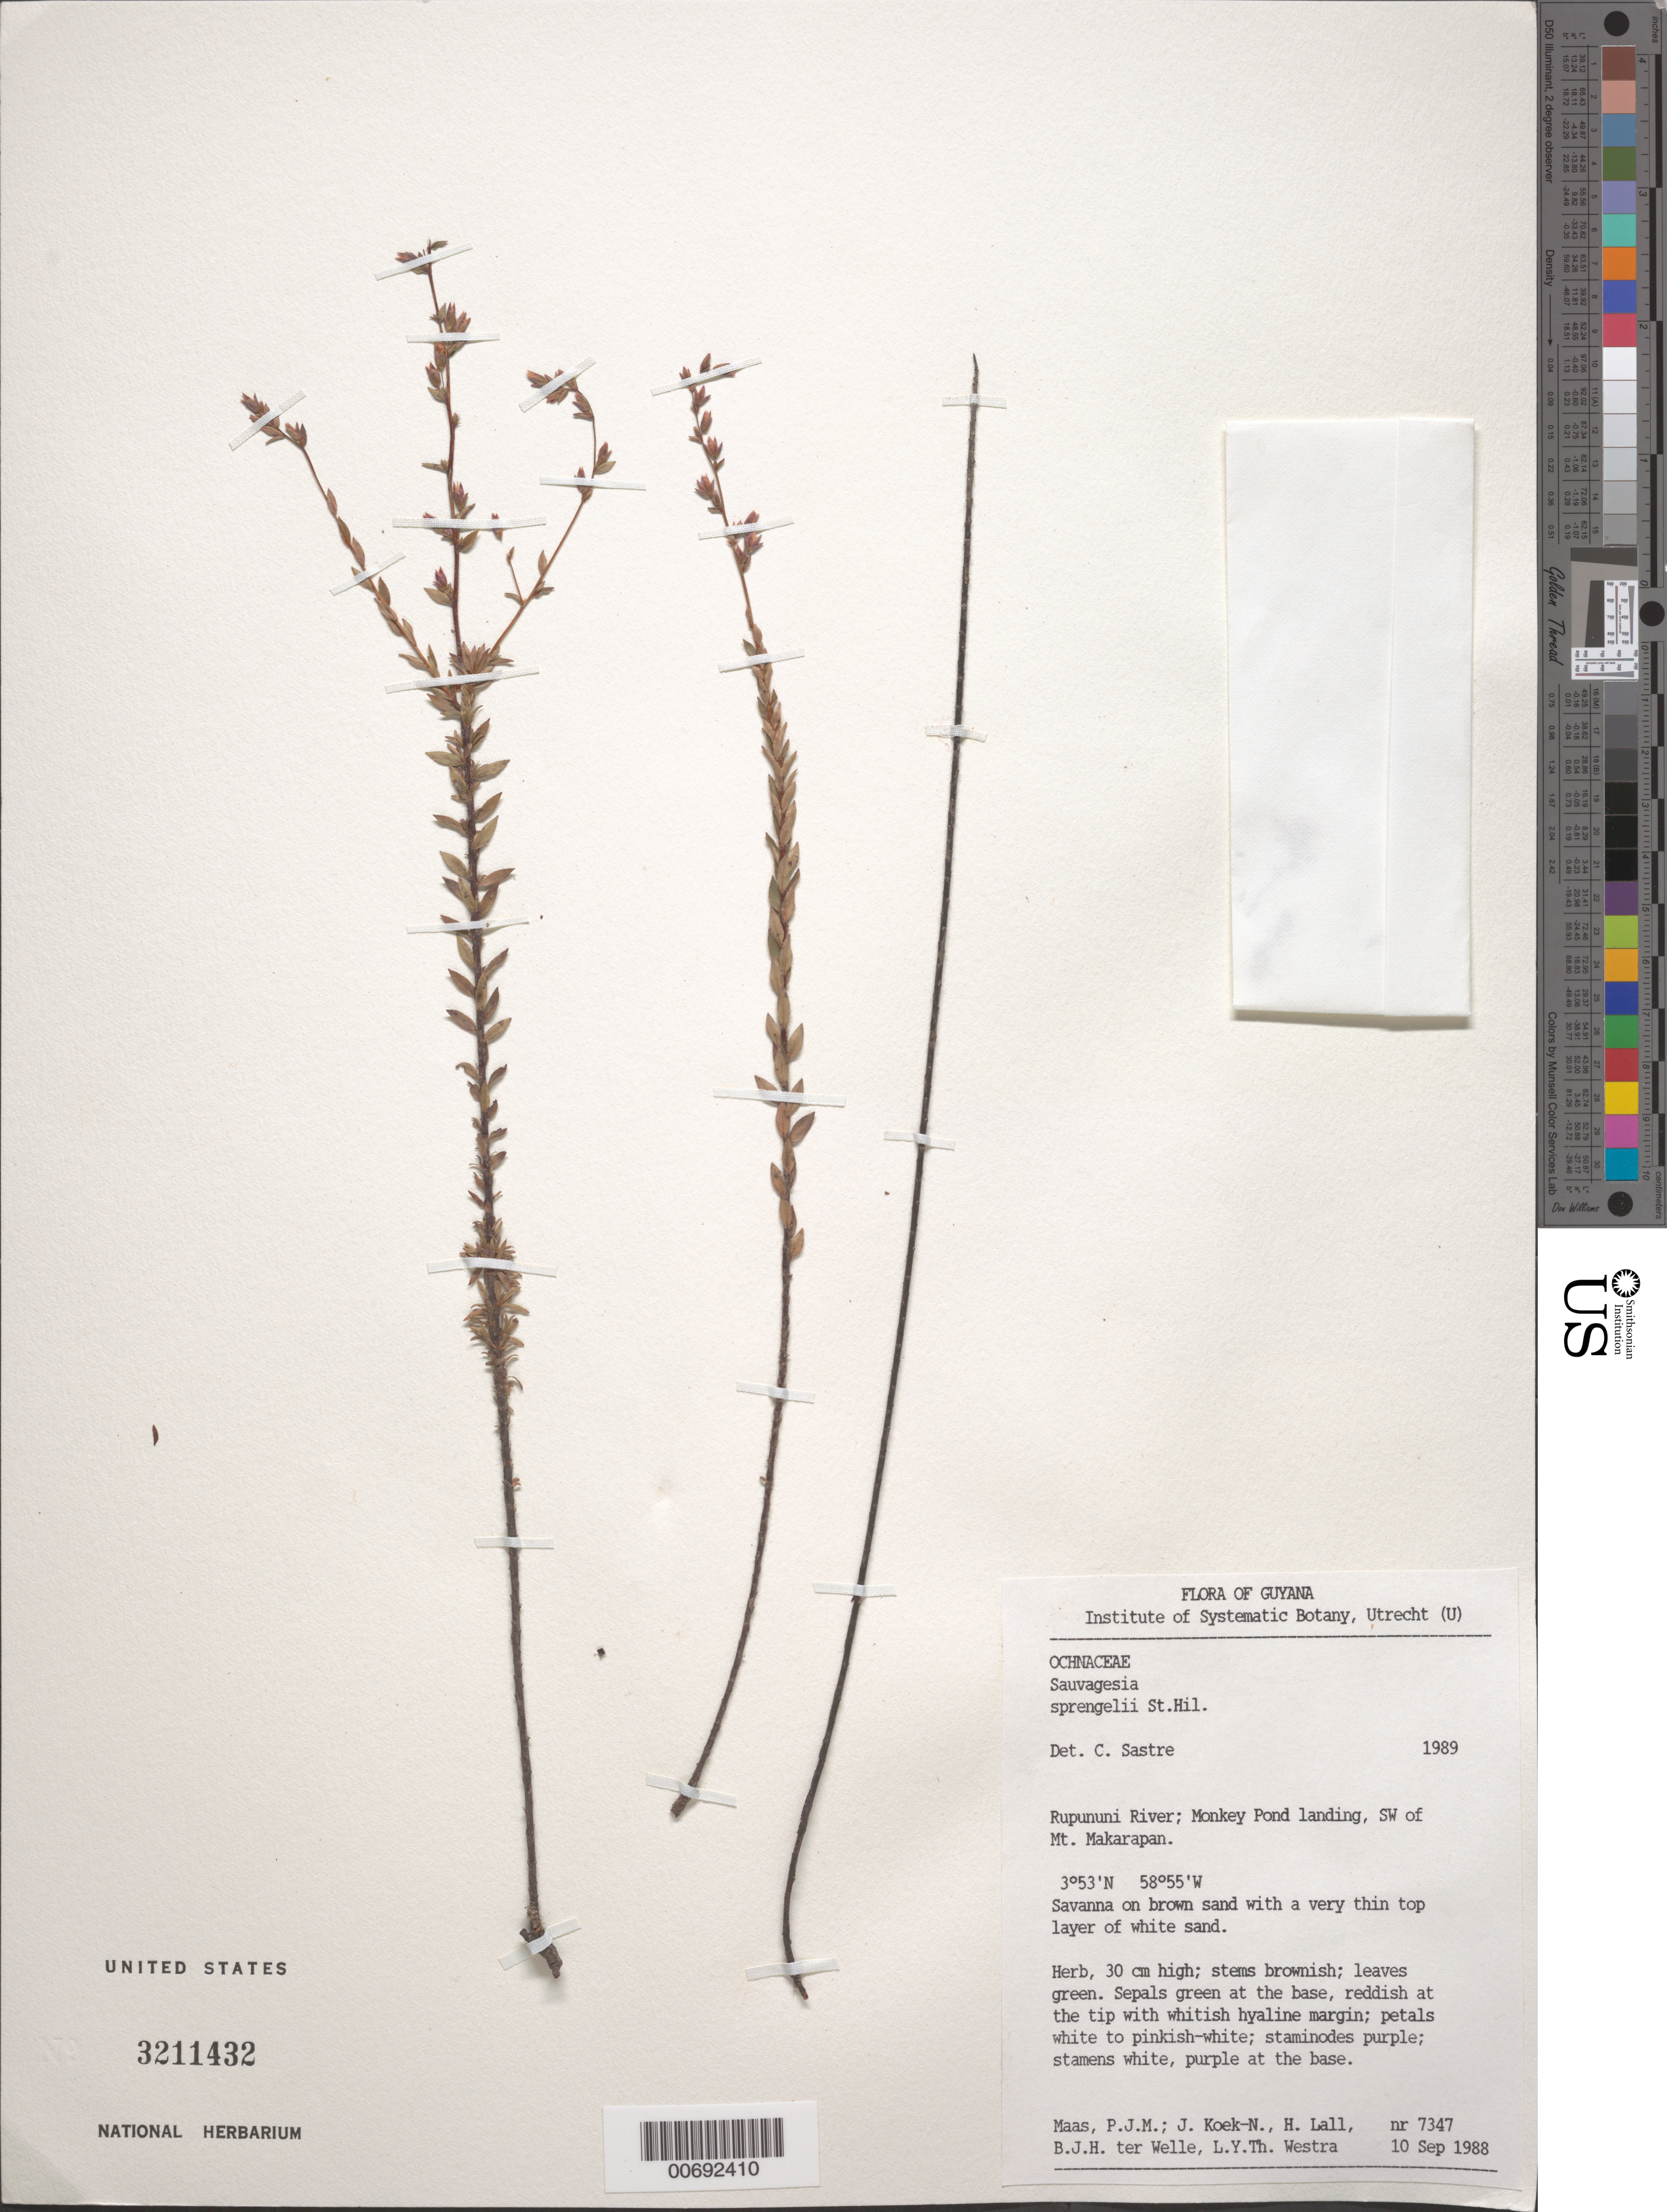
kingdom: Plantae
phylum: Tracheophyta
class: Magnoliopsida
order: Malpighiales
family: Ochnaceae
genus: Sauvagesia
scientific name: Sauvagesia sprengelii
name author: A. St.-Hil.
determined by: Sastre, C. H. L.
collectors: P. Maas, J. Koek-Noorman, H. Lall, B. Welle & L. Y. T. Westra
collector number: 7347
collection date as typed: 10-Sep-88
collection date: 1988-09-10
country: Guyana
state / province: U. Takutu-U. Essequibo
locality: Rupununi River, Monkey Pond landing, SW of Mt. Makarapan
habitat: Savanna on brown sand with thin top layer of white sand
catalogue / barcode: US 3211432